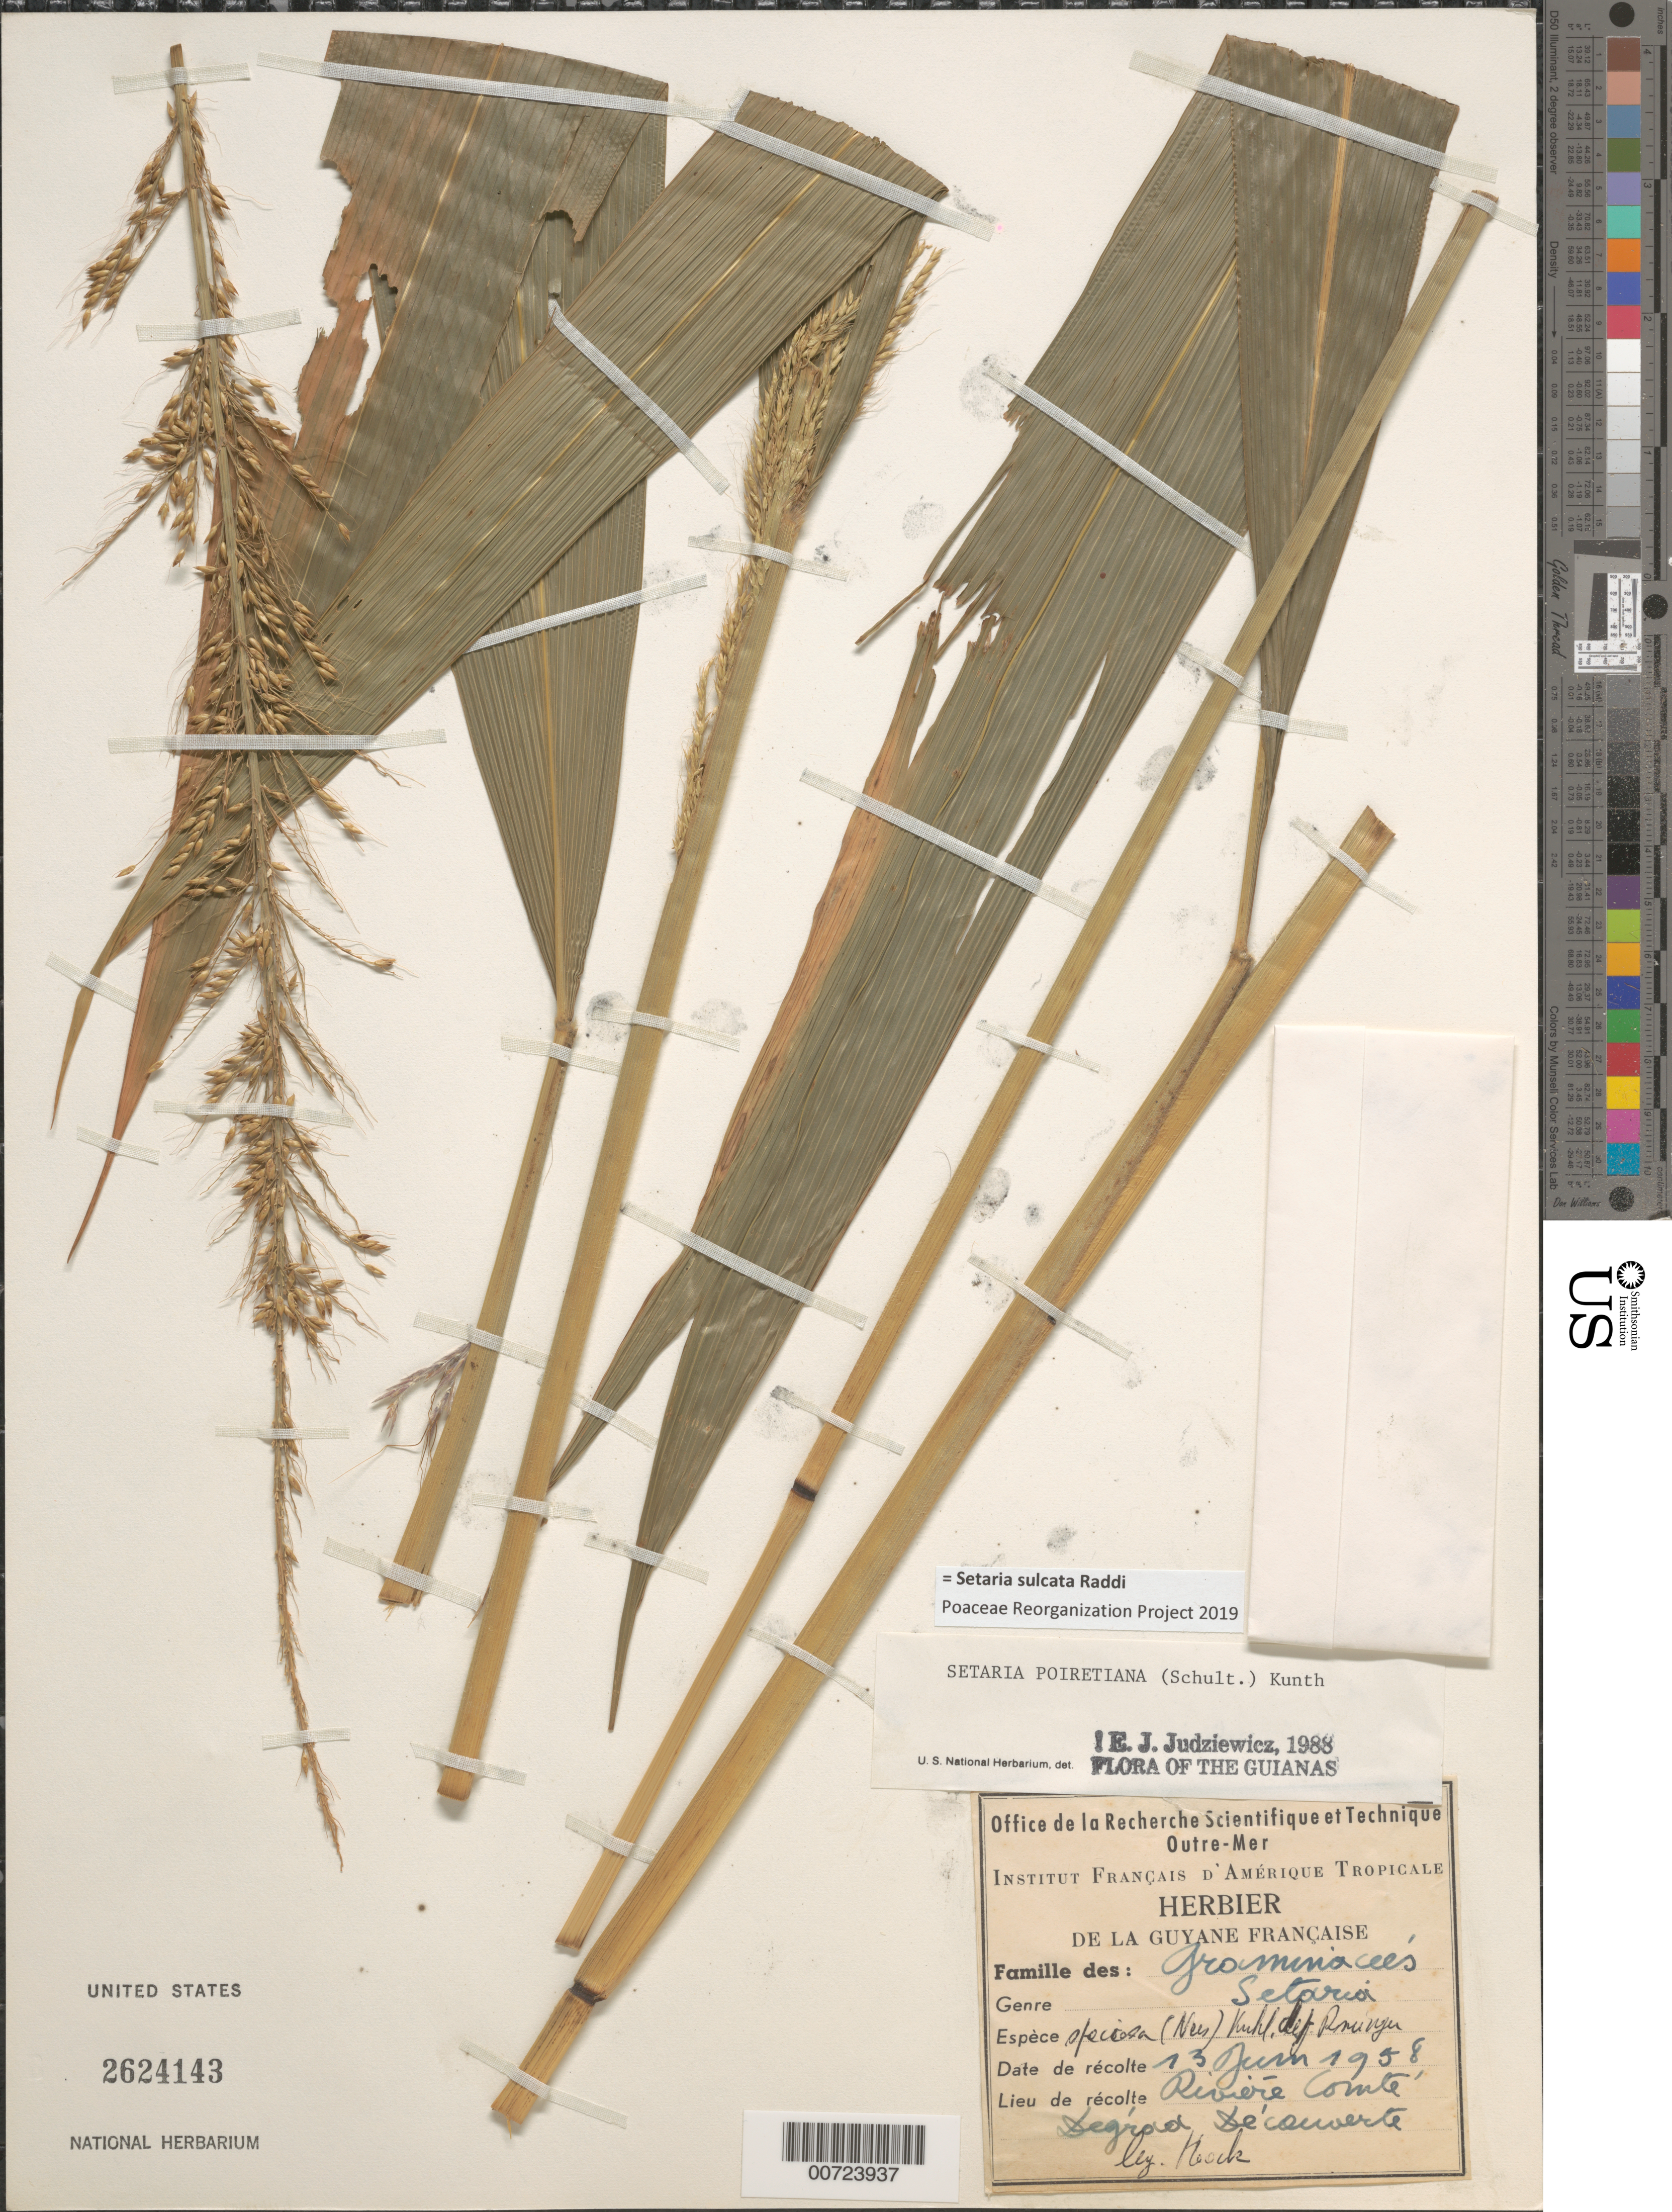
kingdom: Plantae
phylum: Tracheophyta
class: Liliopsida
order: Poales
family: Poaceae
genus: Setaria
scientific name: Setaria poiretiana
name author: (Schult.) Kunth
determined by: Judziewicz, E. J.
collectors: J. Hoock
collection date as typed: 13-Jun-58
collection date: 1958-06-13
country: French Guiana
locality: Riviére Conté, Degrad Découverte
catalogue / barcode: US 2624143